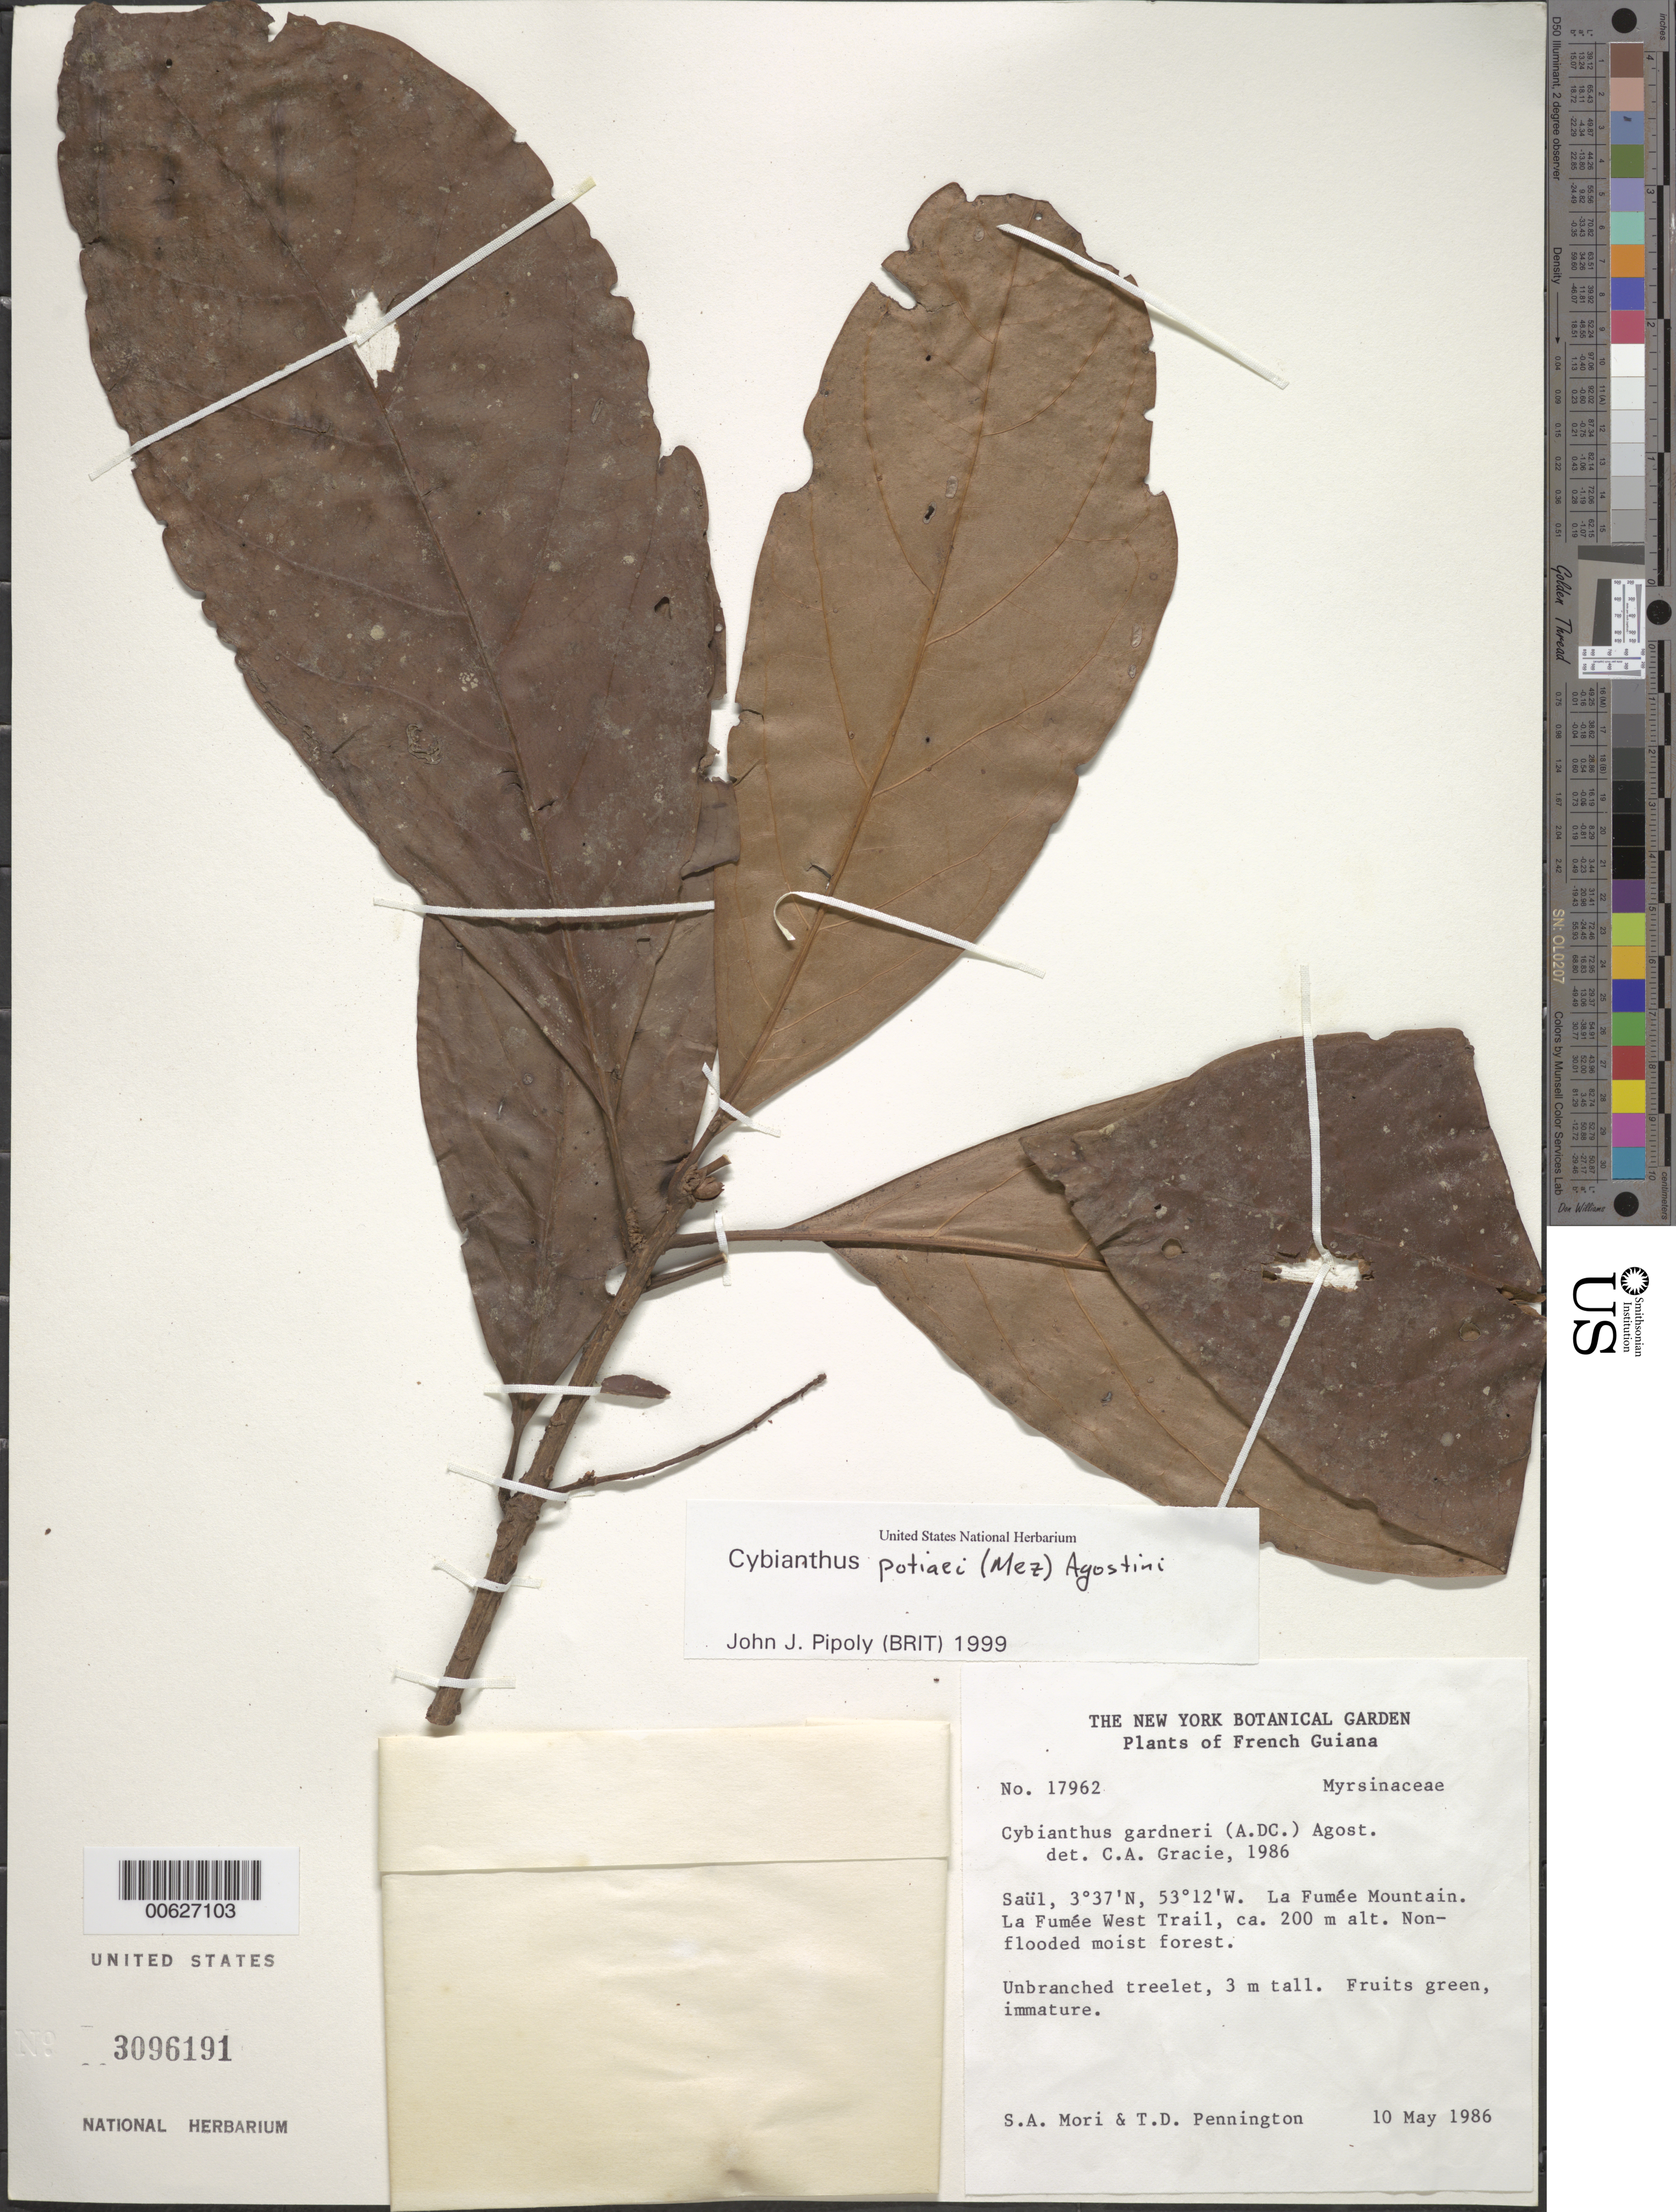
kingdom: Plantae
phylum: Tracheophyta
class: Magnoliopsida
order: Ericales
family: Primulaceae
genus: Cybianthus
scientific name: Cybianthus potiaei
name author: (Mez) G. Agostini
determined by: Pipoly, J. J., III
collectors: S. Mori & T. D. Pennington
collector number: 17962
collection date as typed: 10-May-86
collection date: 1986-05-10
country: French Guiana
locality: Saül, La Fumée Mountain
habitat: Non-flooded moist forest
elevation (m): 200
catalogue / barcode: US 3096191